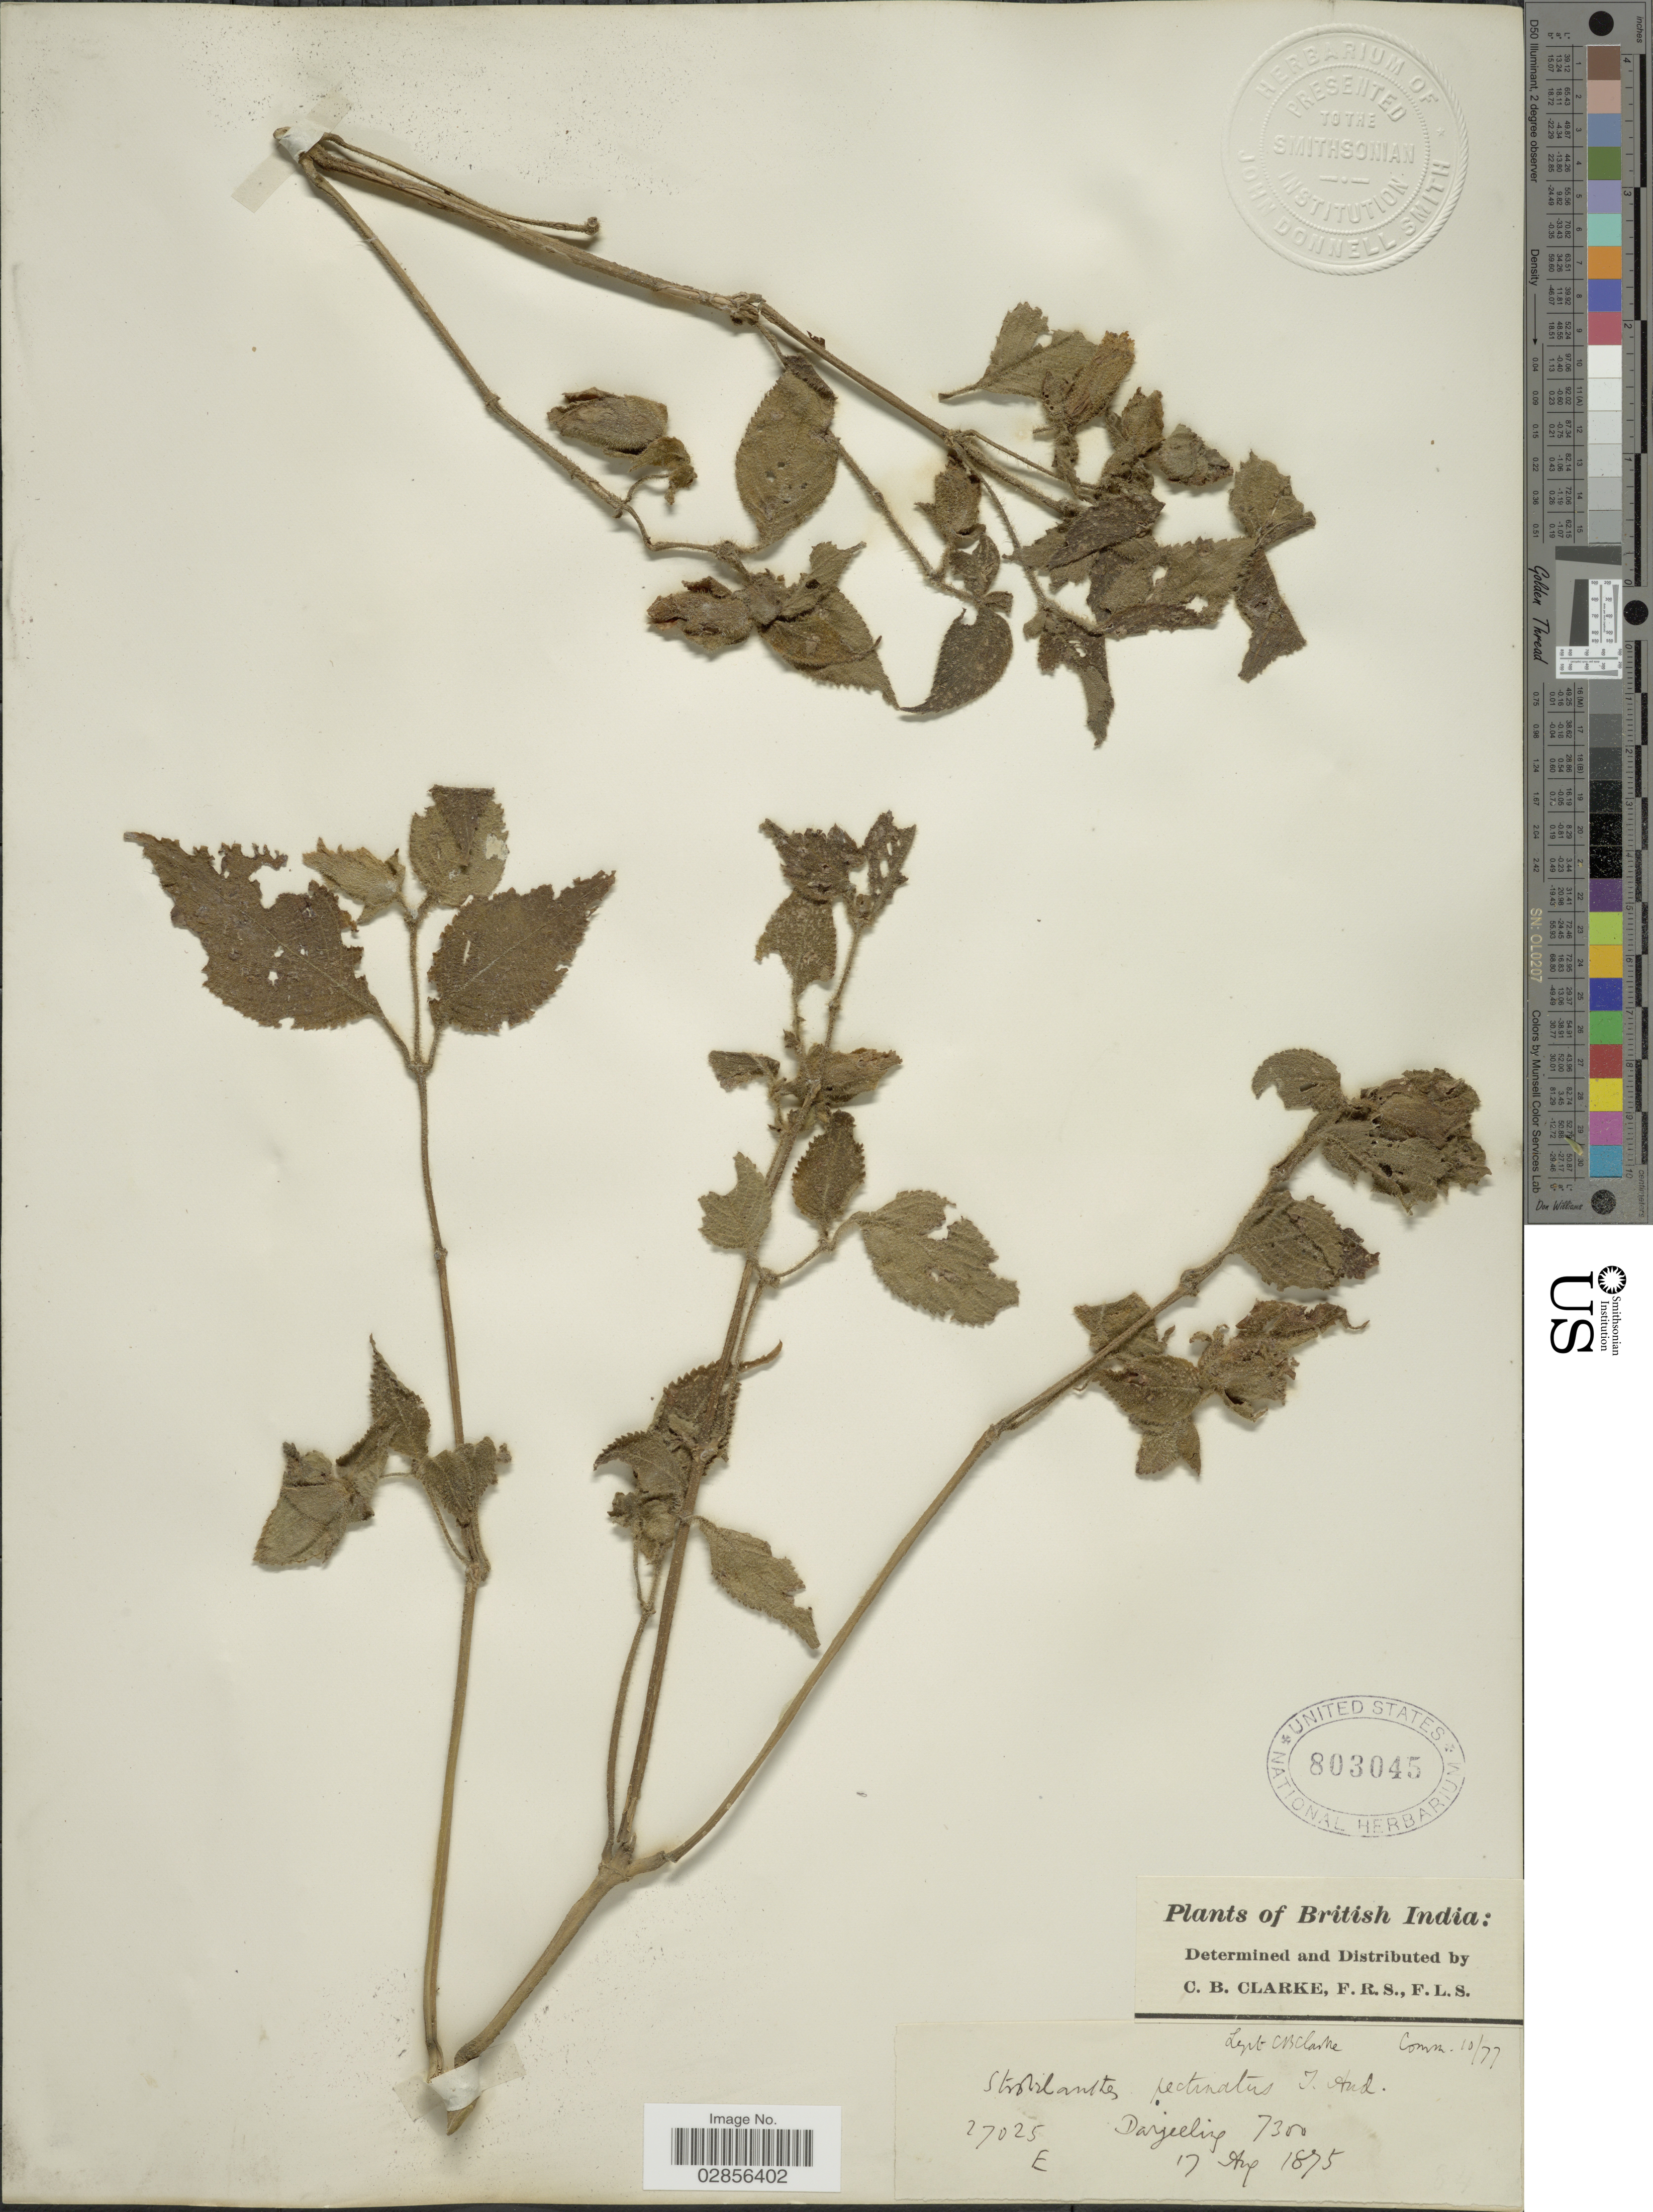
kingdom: Plantae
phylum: Tracheophyta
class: Magnoliopsida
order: Lamiales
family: Acanthaceae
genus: Strobilanthes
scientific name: Strobilanthes echinata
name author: Nees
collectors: C. B. Clarke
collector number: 27025E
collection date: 1875-08-17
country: India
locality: British India. Darjeeling.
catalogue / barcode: US 803045